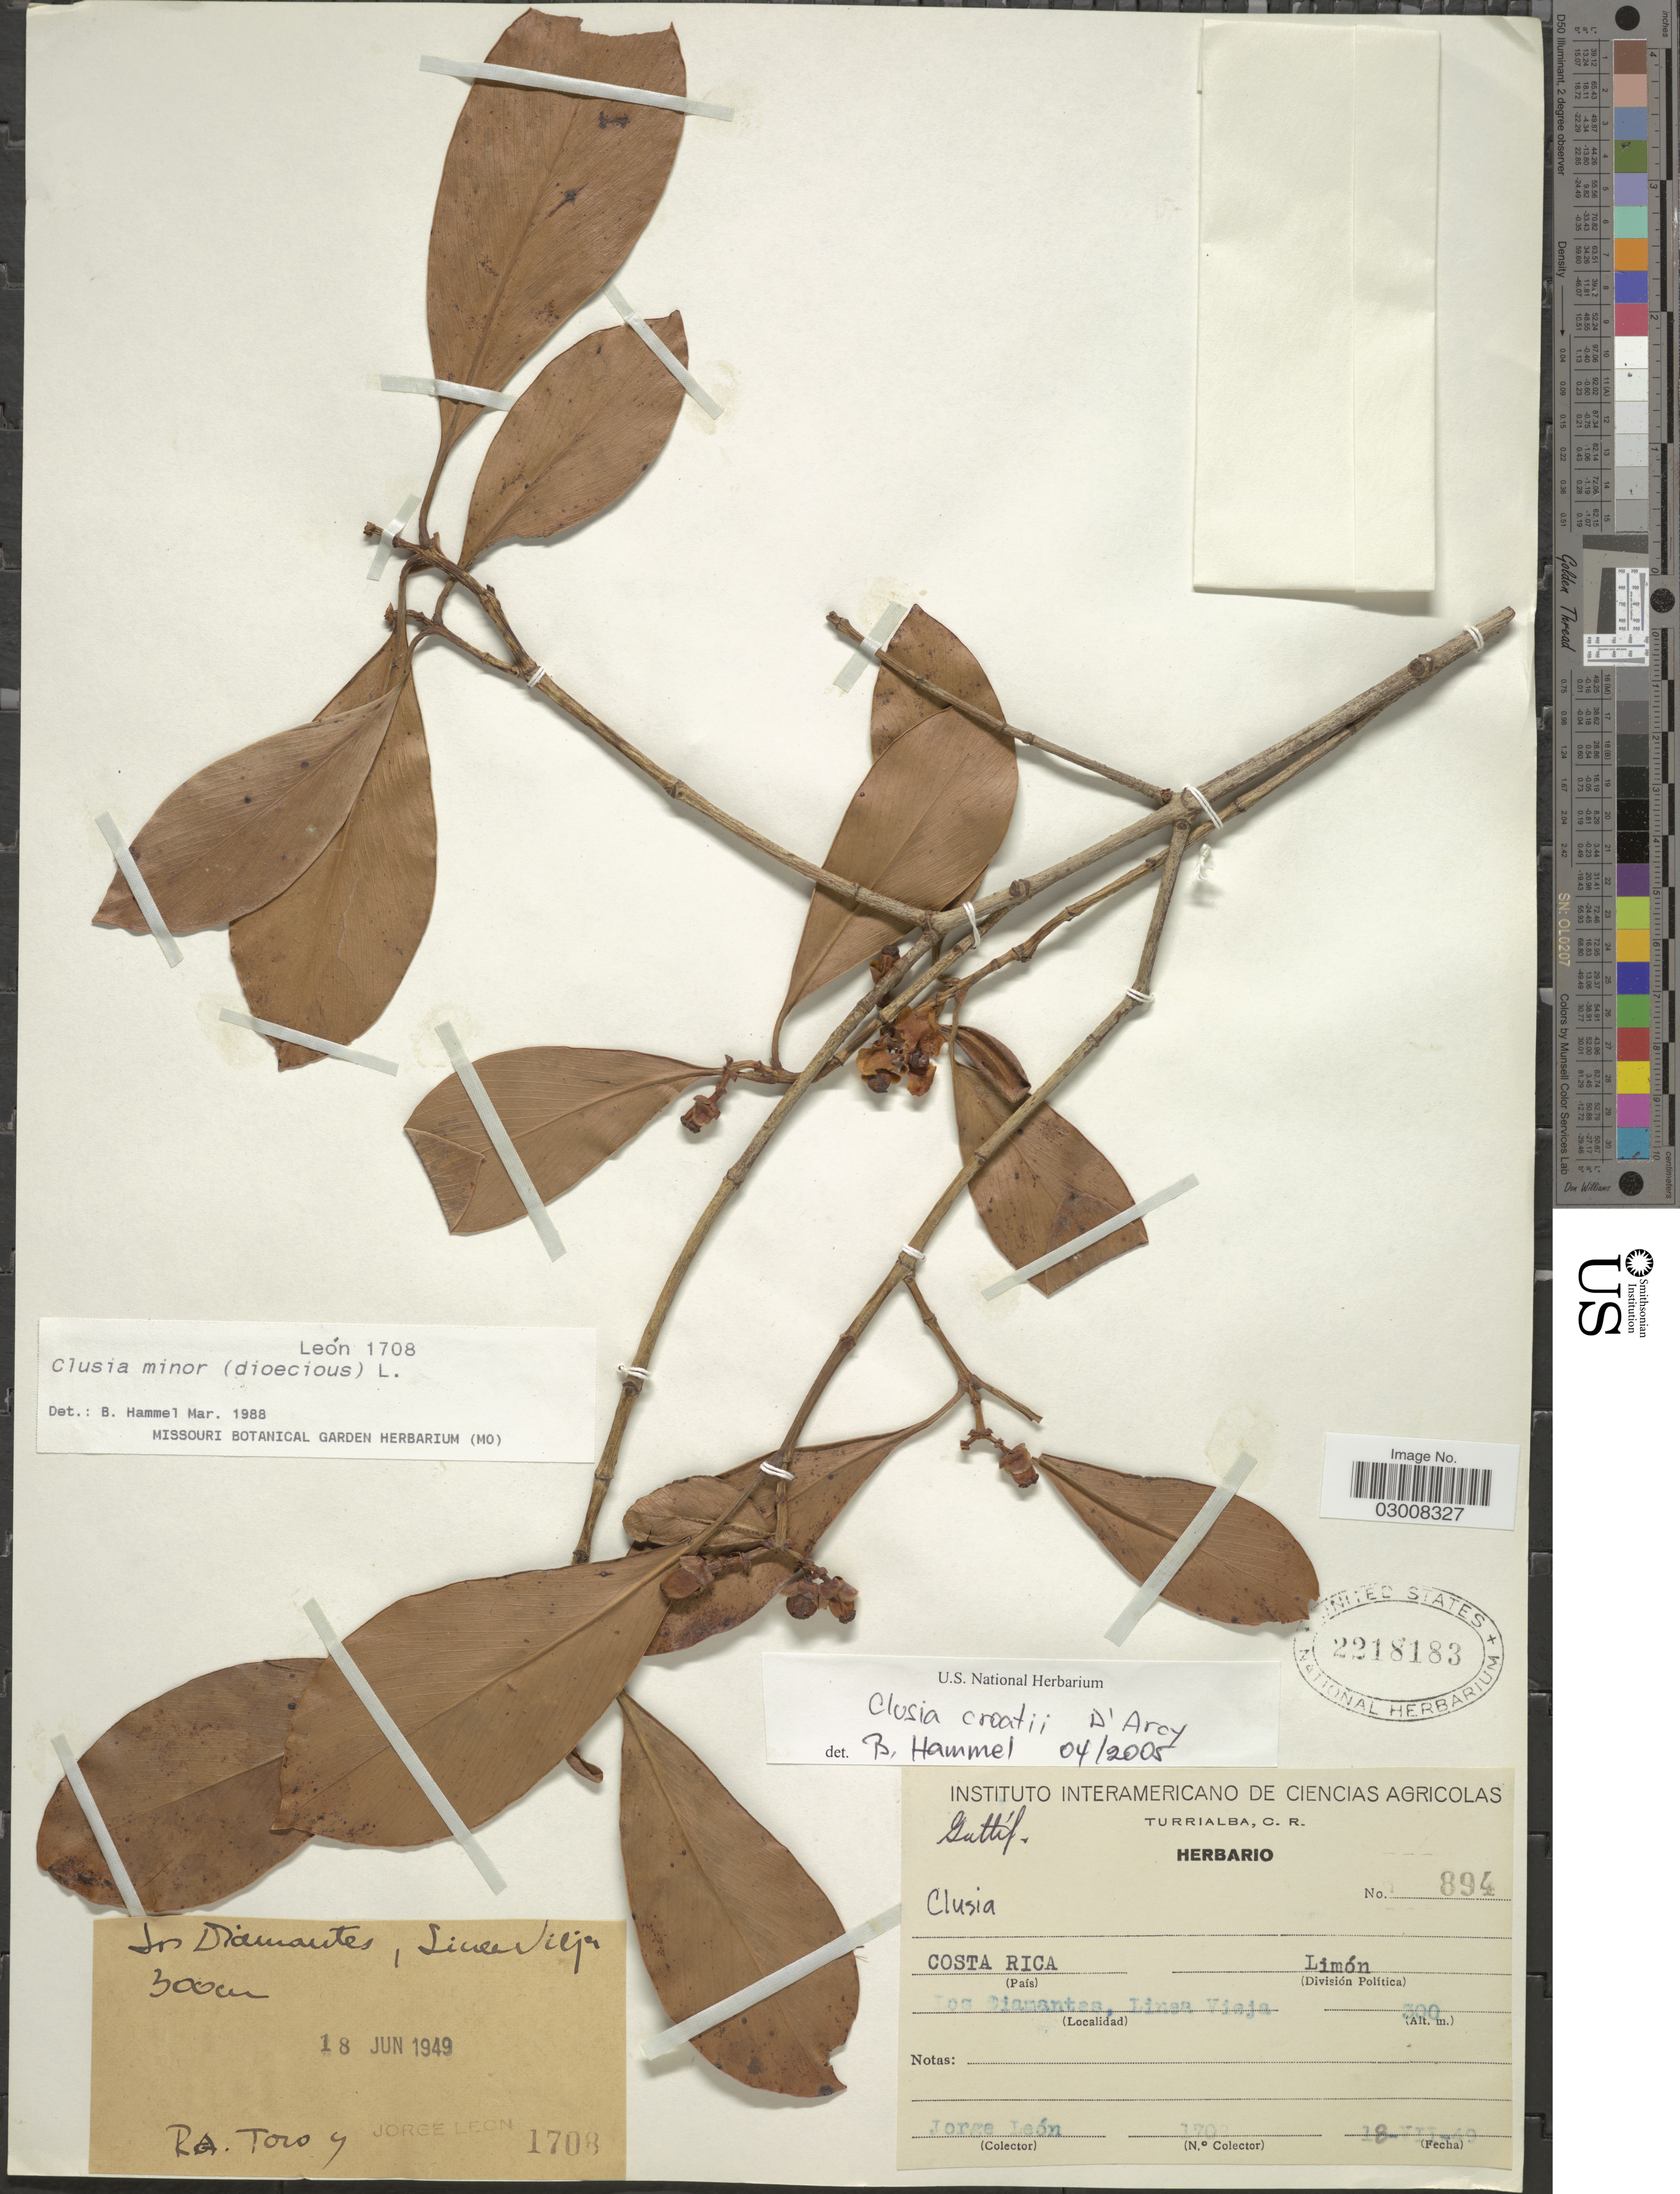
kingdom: Plantae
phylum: Tracheophyta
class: Magnoliopsida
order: Malpighiales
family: Clusiaceae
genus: Clusia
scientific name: Clusia croatii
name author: D'Arcy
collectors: J. León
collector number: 1708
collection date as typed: Transcribed d/m/y: 18/7/49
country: Costa Rica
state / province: Limón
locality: Los Diamantes, Linea Vieja.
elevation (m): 300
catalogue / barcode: US 2218183